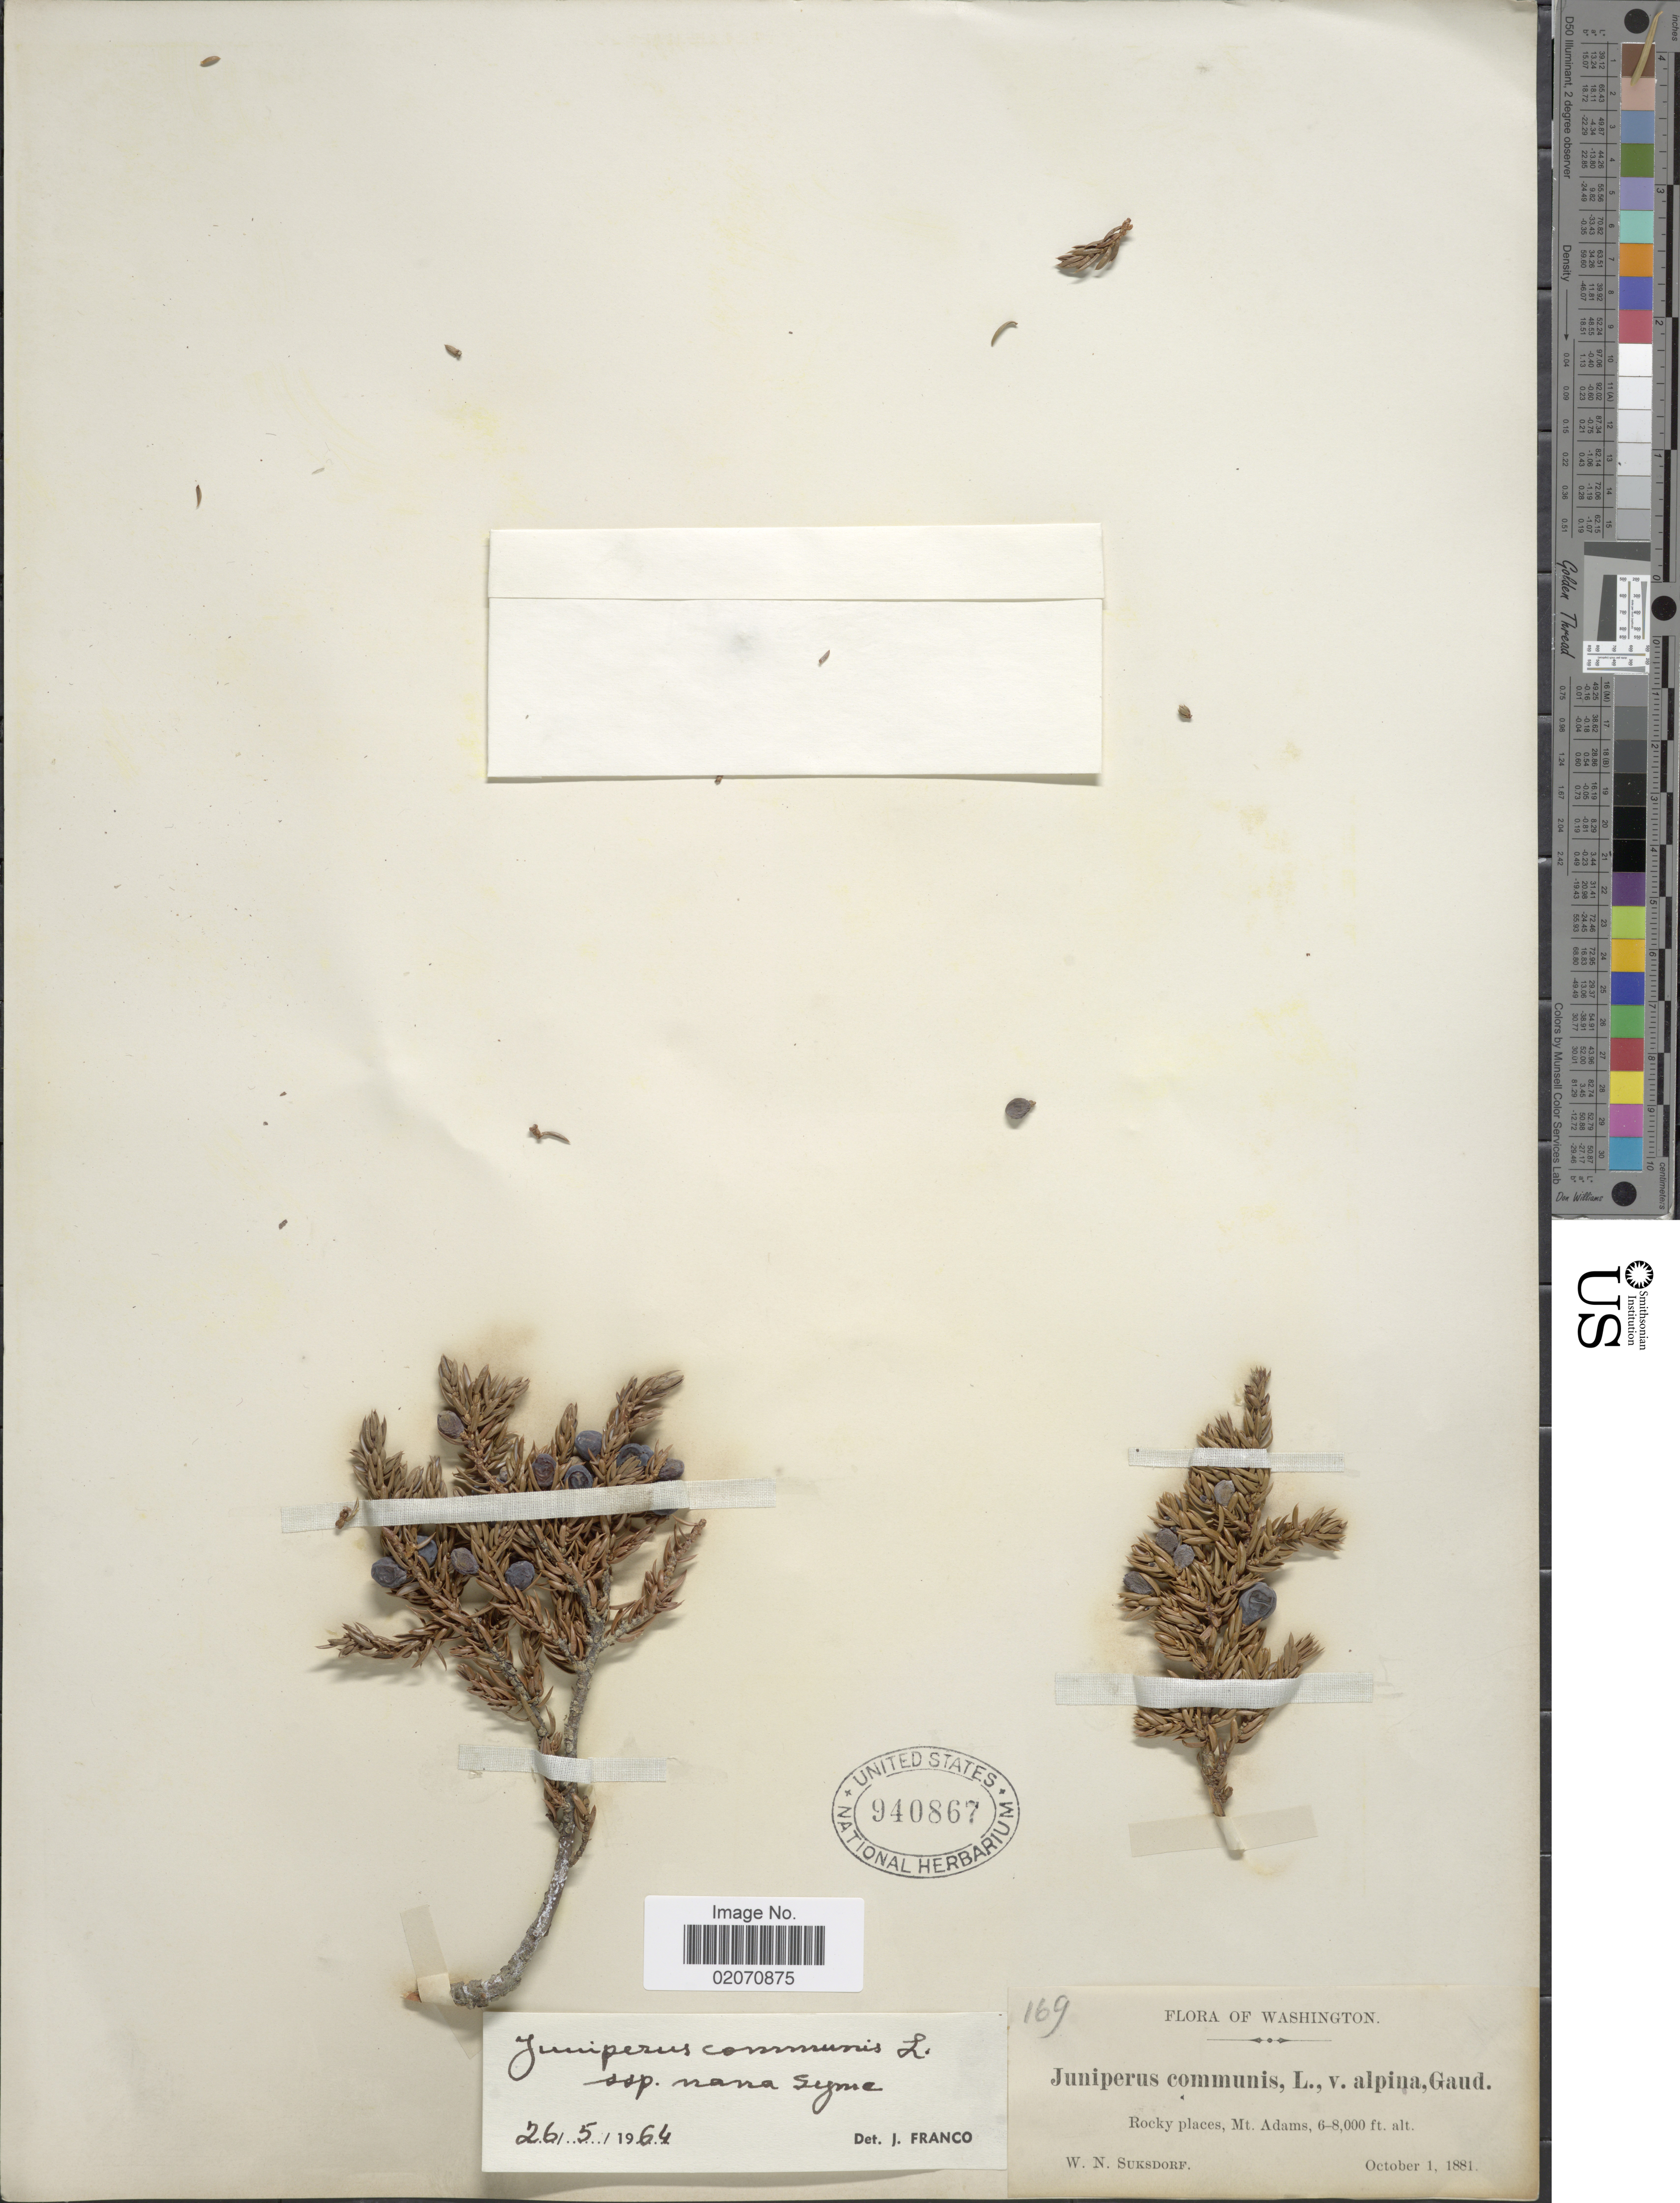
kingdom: Plantae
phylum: Tracheophyta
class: Pinopsida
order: Pinales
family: Cupressaceae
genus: Juniperus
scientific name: Juniperus communis subsp. nana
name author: (Willd.) Syme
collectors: W. N. Suksdorf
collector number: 169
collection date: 1881-10-01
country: United States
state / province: Washington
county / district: Yakima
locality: Mt. Adams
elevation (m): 1829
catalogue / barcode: US 940867